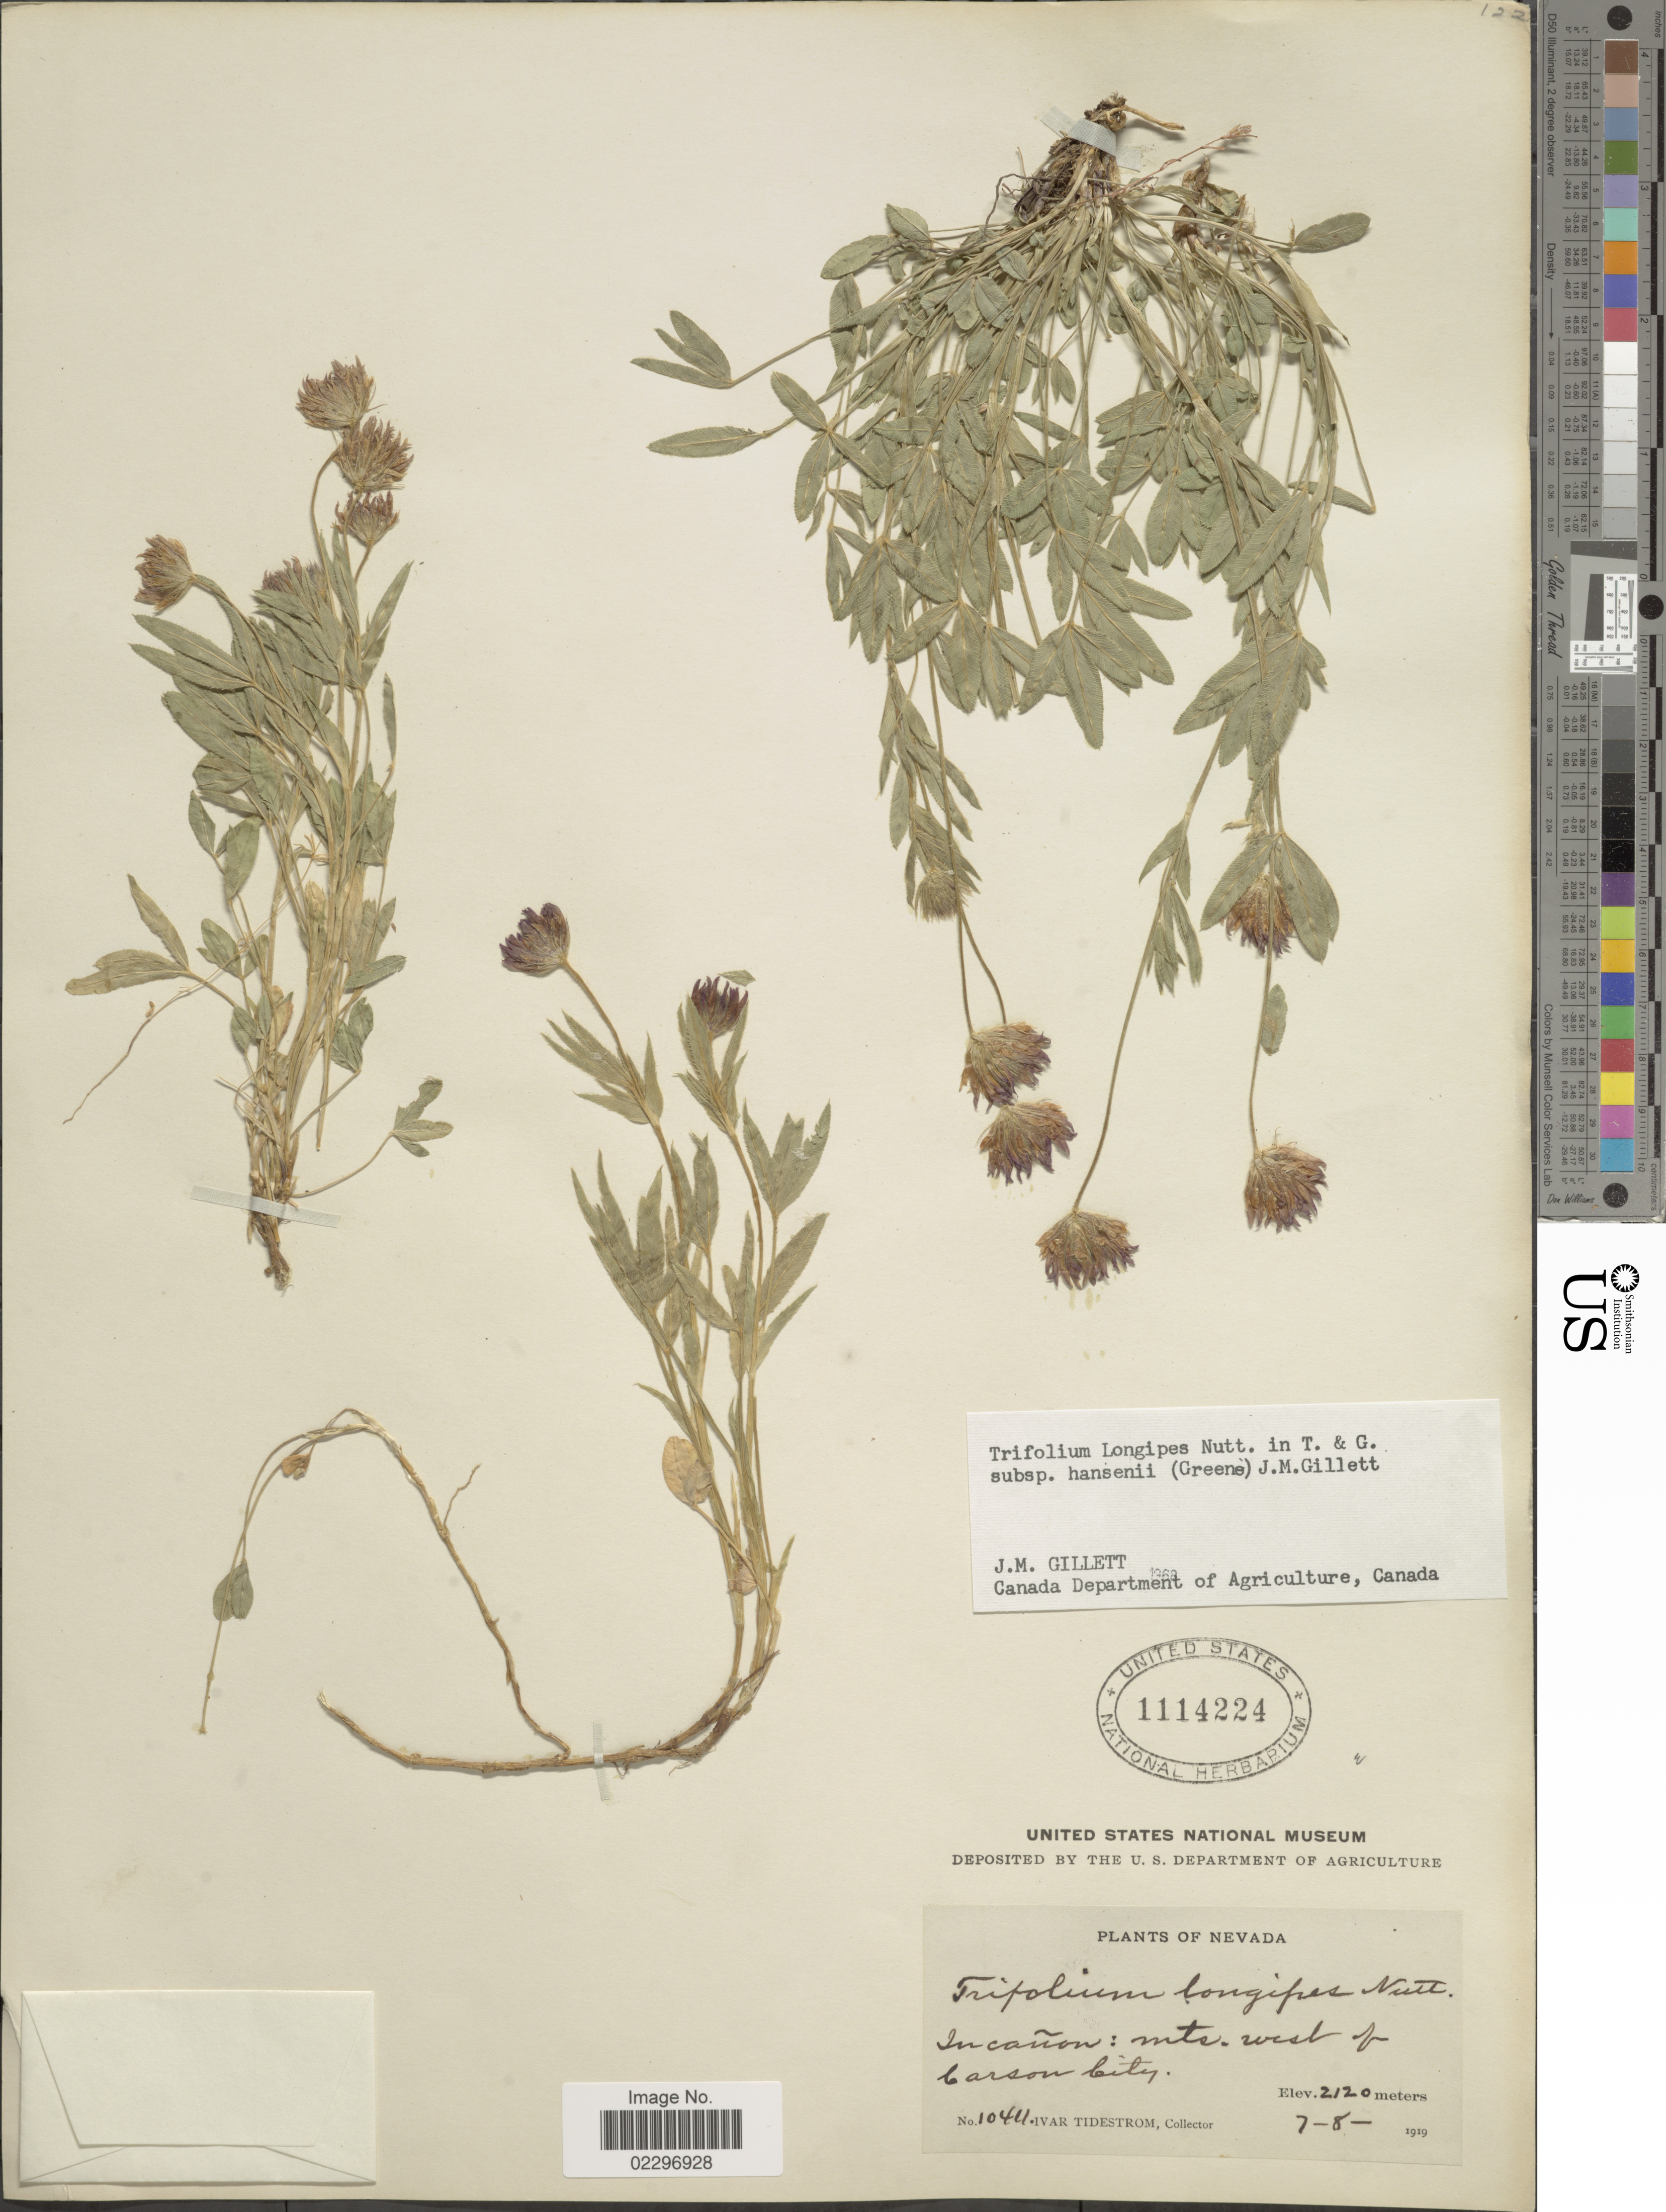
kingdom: Plantae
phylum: Tracheophyta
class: Magnoliopsida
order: Fabales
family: Fabaceae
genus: Trifolium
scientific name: Trifolium longipes subsp. hansenii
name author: (Greene) J.M. Gillett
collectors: I. F. Tidestrom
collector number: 10411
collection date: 1919-07-08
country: United States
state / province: Nevada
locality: In cañon: mts. west of Carson City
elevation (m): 2120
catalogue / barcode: US 1114224